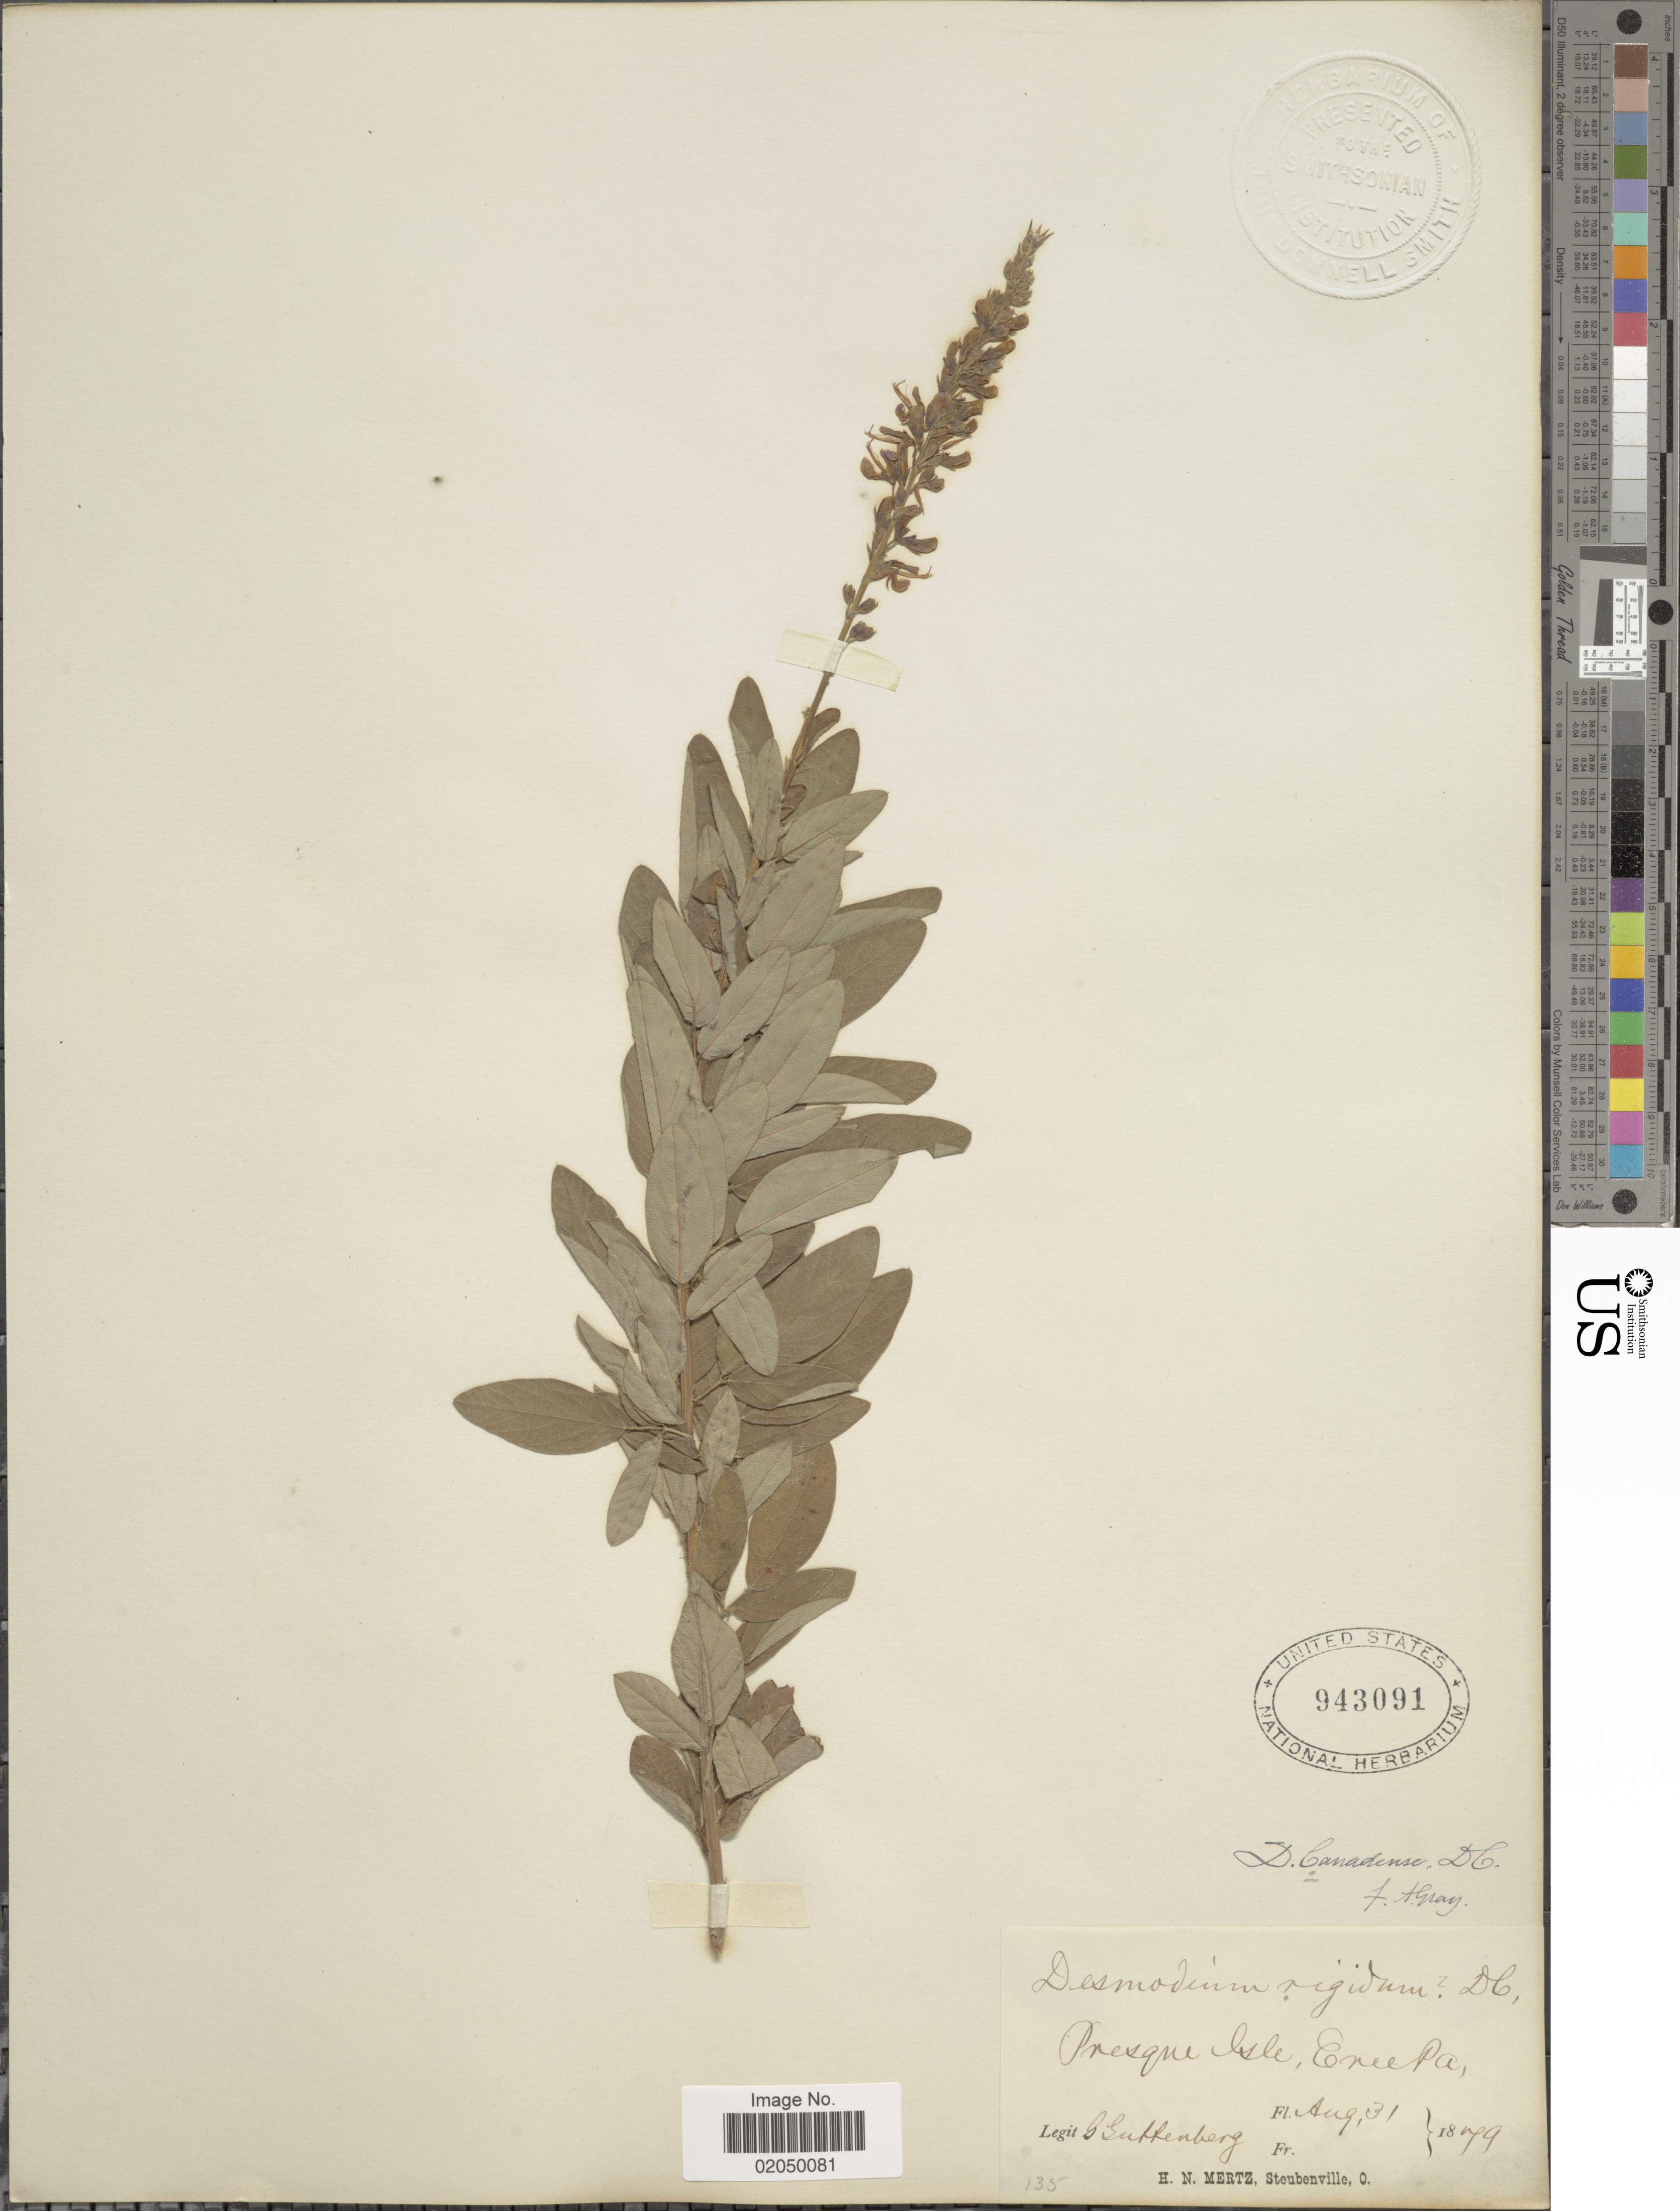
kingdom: Plantae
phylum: Tracheophyta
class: Magnoliopsida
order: Fabales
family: Fabaceae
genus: Desmodium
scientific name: Desmodium canadense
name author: (L.) DC.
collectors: G. Guttenberg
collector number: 135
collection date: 1879-08-31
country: United States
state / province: Pennsylvania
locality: Presque Isle, Erie Pa.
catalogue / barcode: US 943091